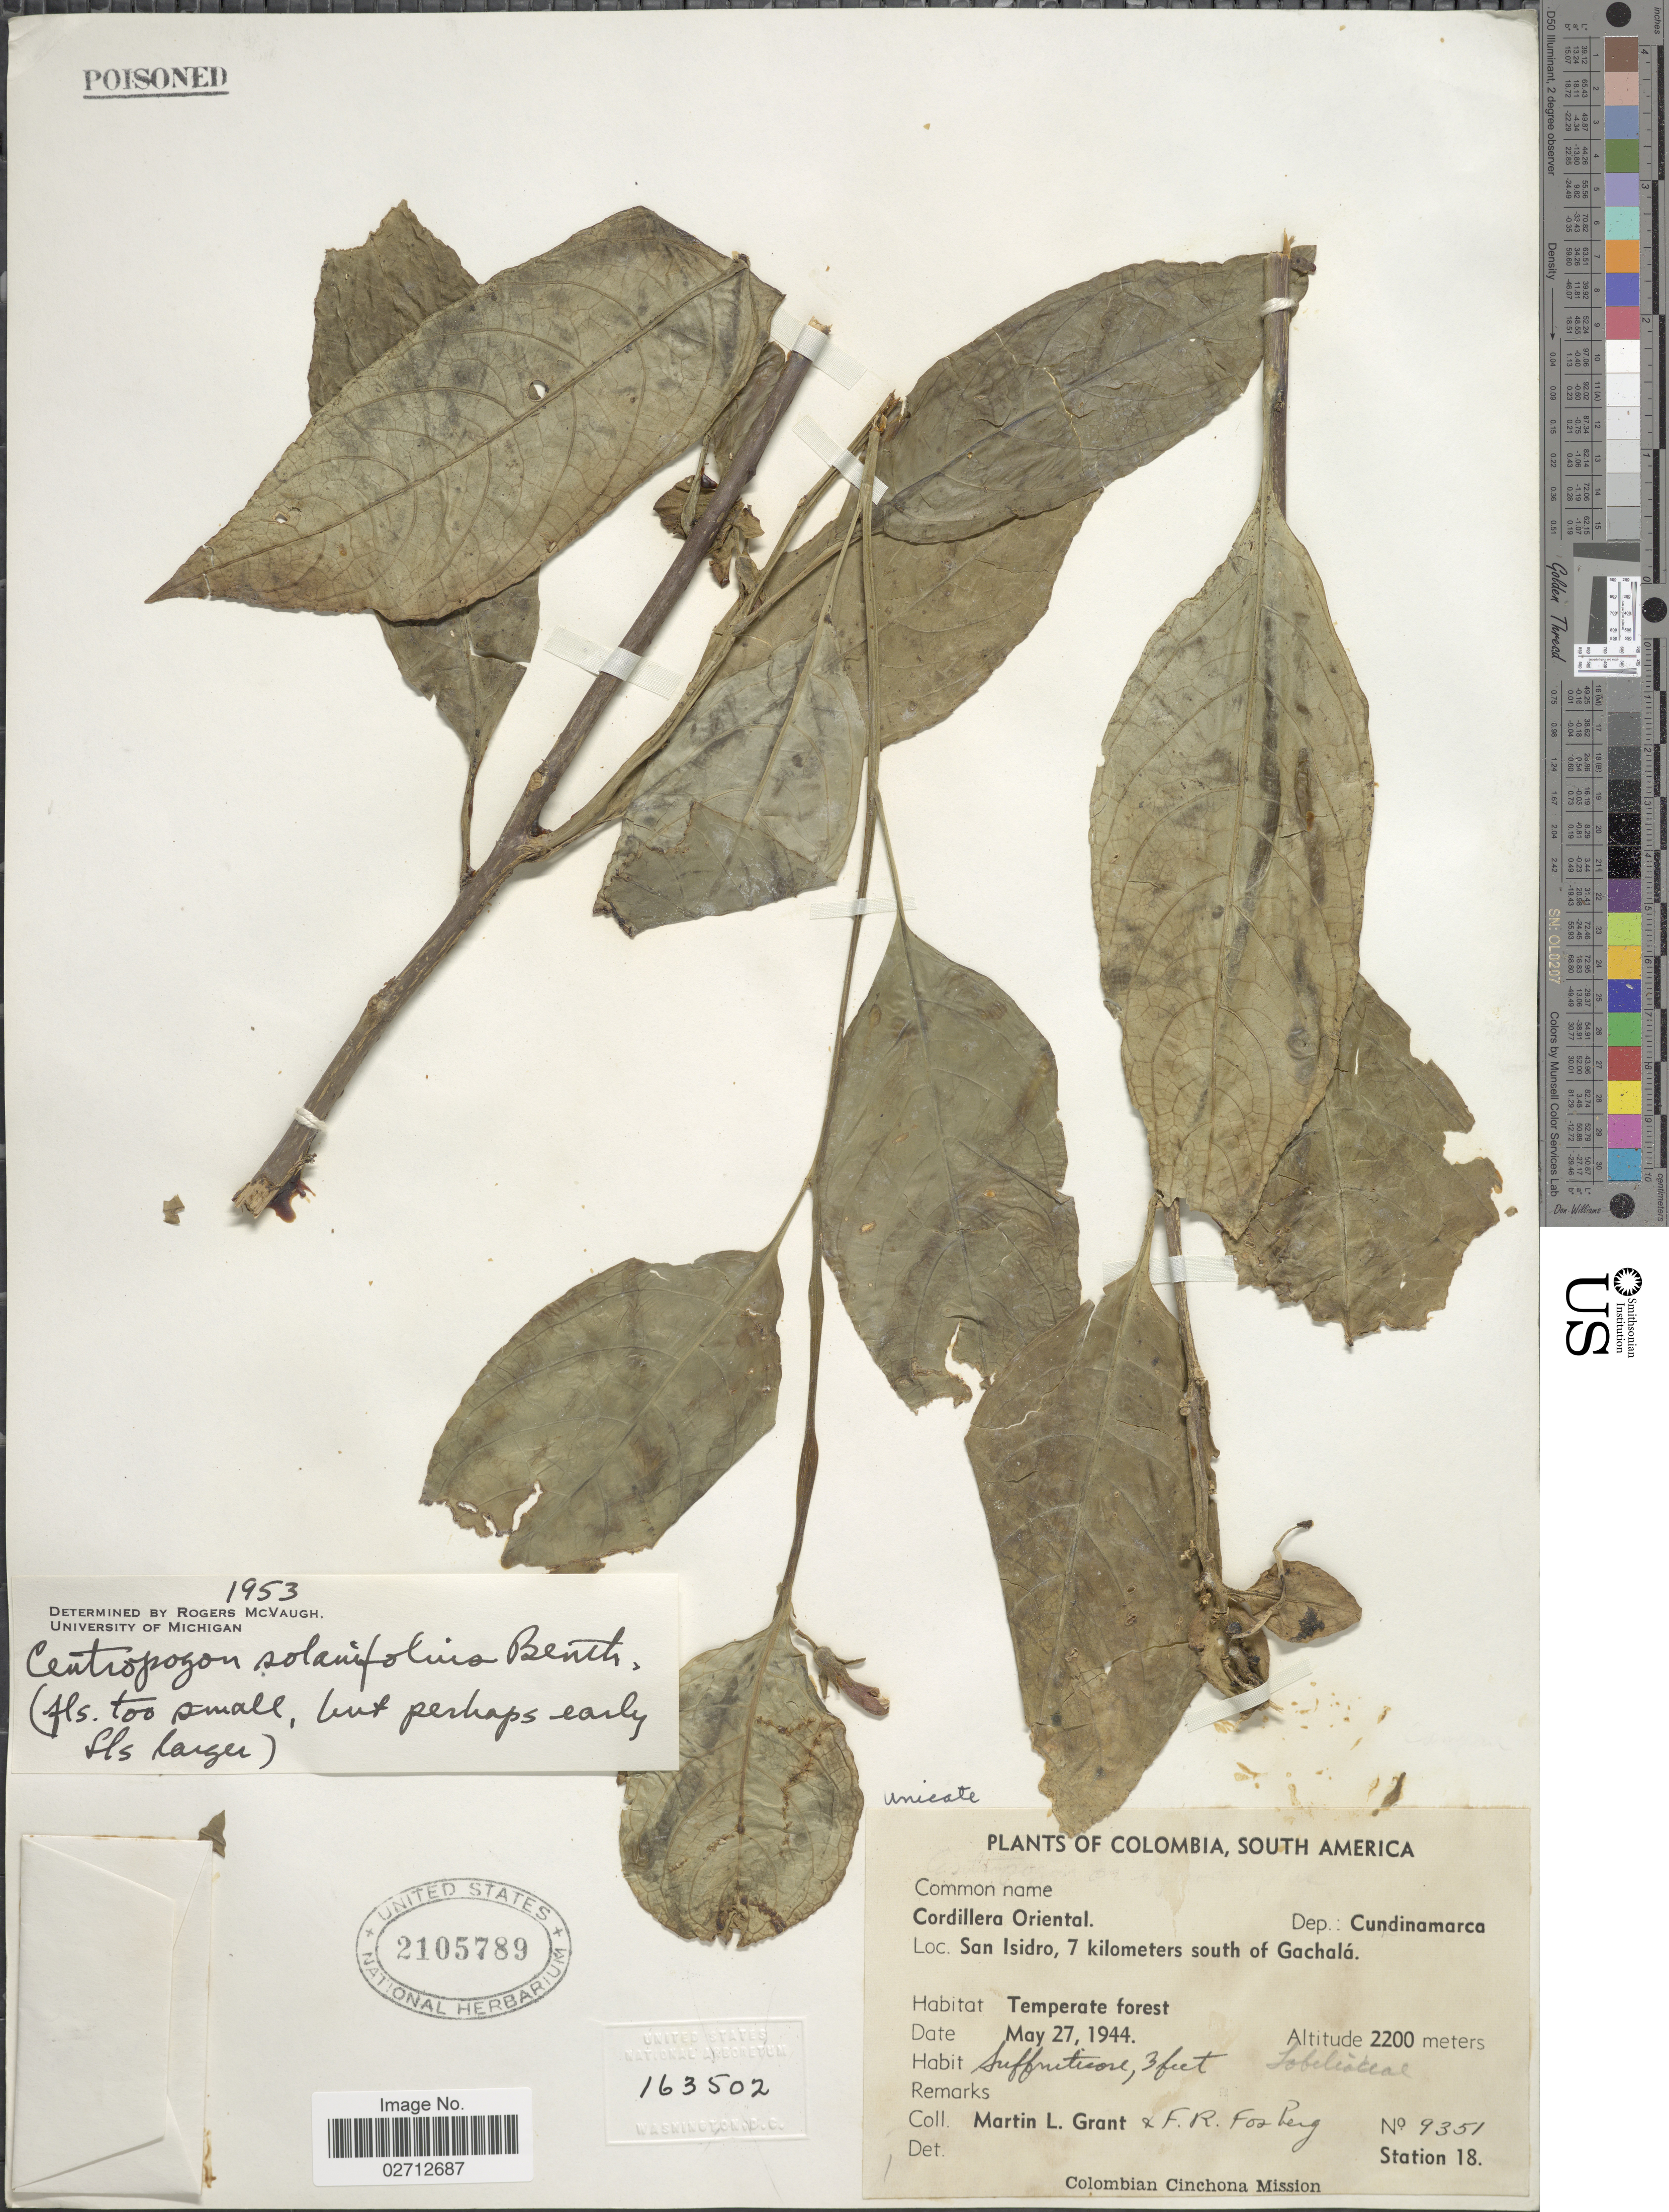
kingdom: Plantae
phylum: Tracheophyta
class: Magnoliopsida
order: Asterales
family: Campanulaceae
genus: Centropogon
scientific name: Centropogon solanifolius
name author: Benth.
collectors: M. L. Grant & F. R. Fosberg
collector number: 9351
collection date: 1944-05-27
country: Colombia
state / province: Cundinamarca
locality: Cordillera Oriental. San Isidro, 7 kilometers south of Gachala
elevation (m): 2200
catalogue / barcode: US 2105789